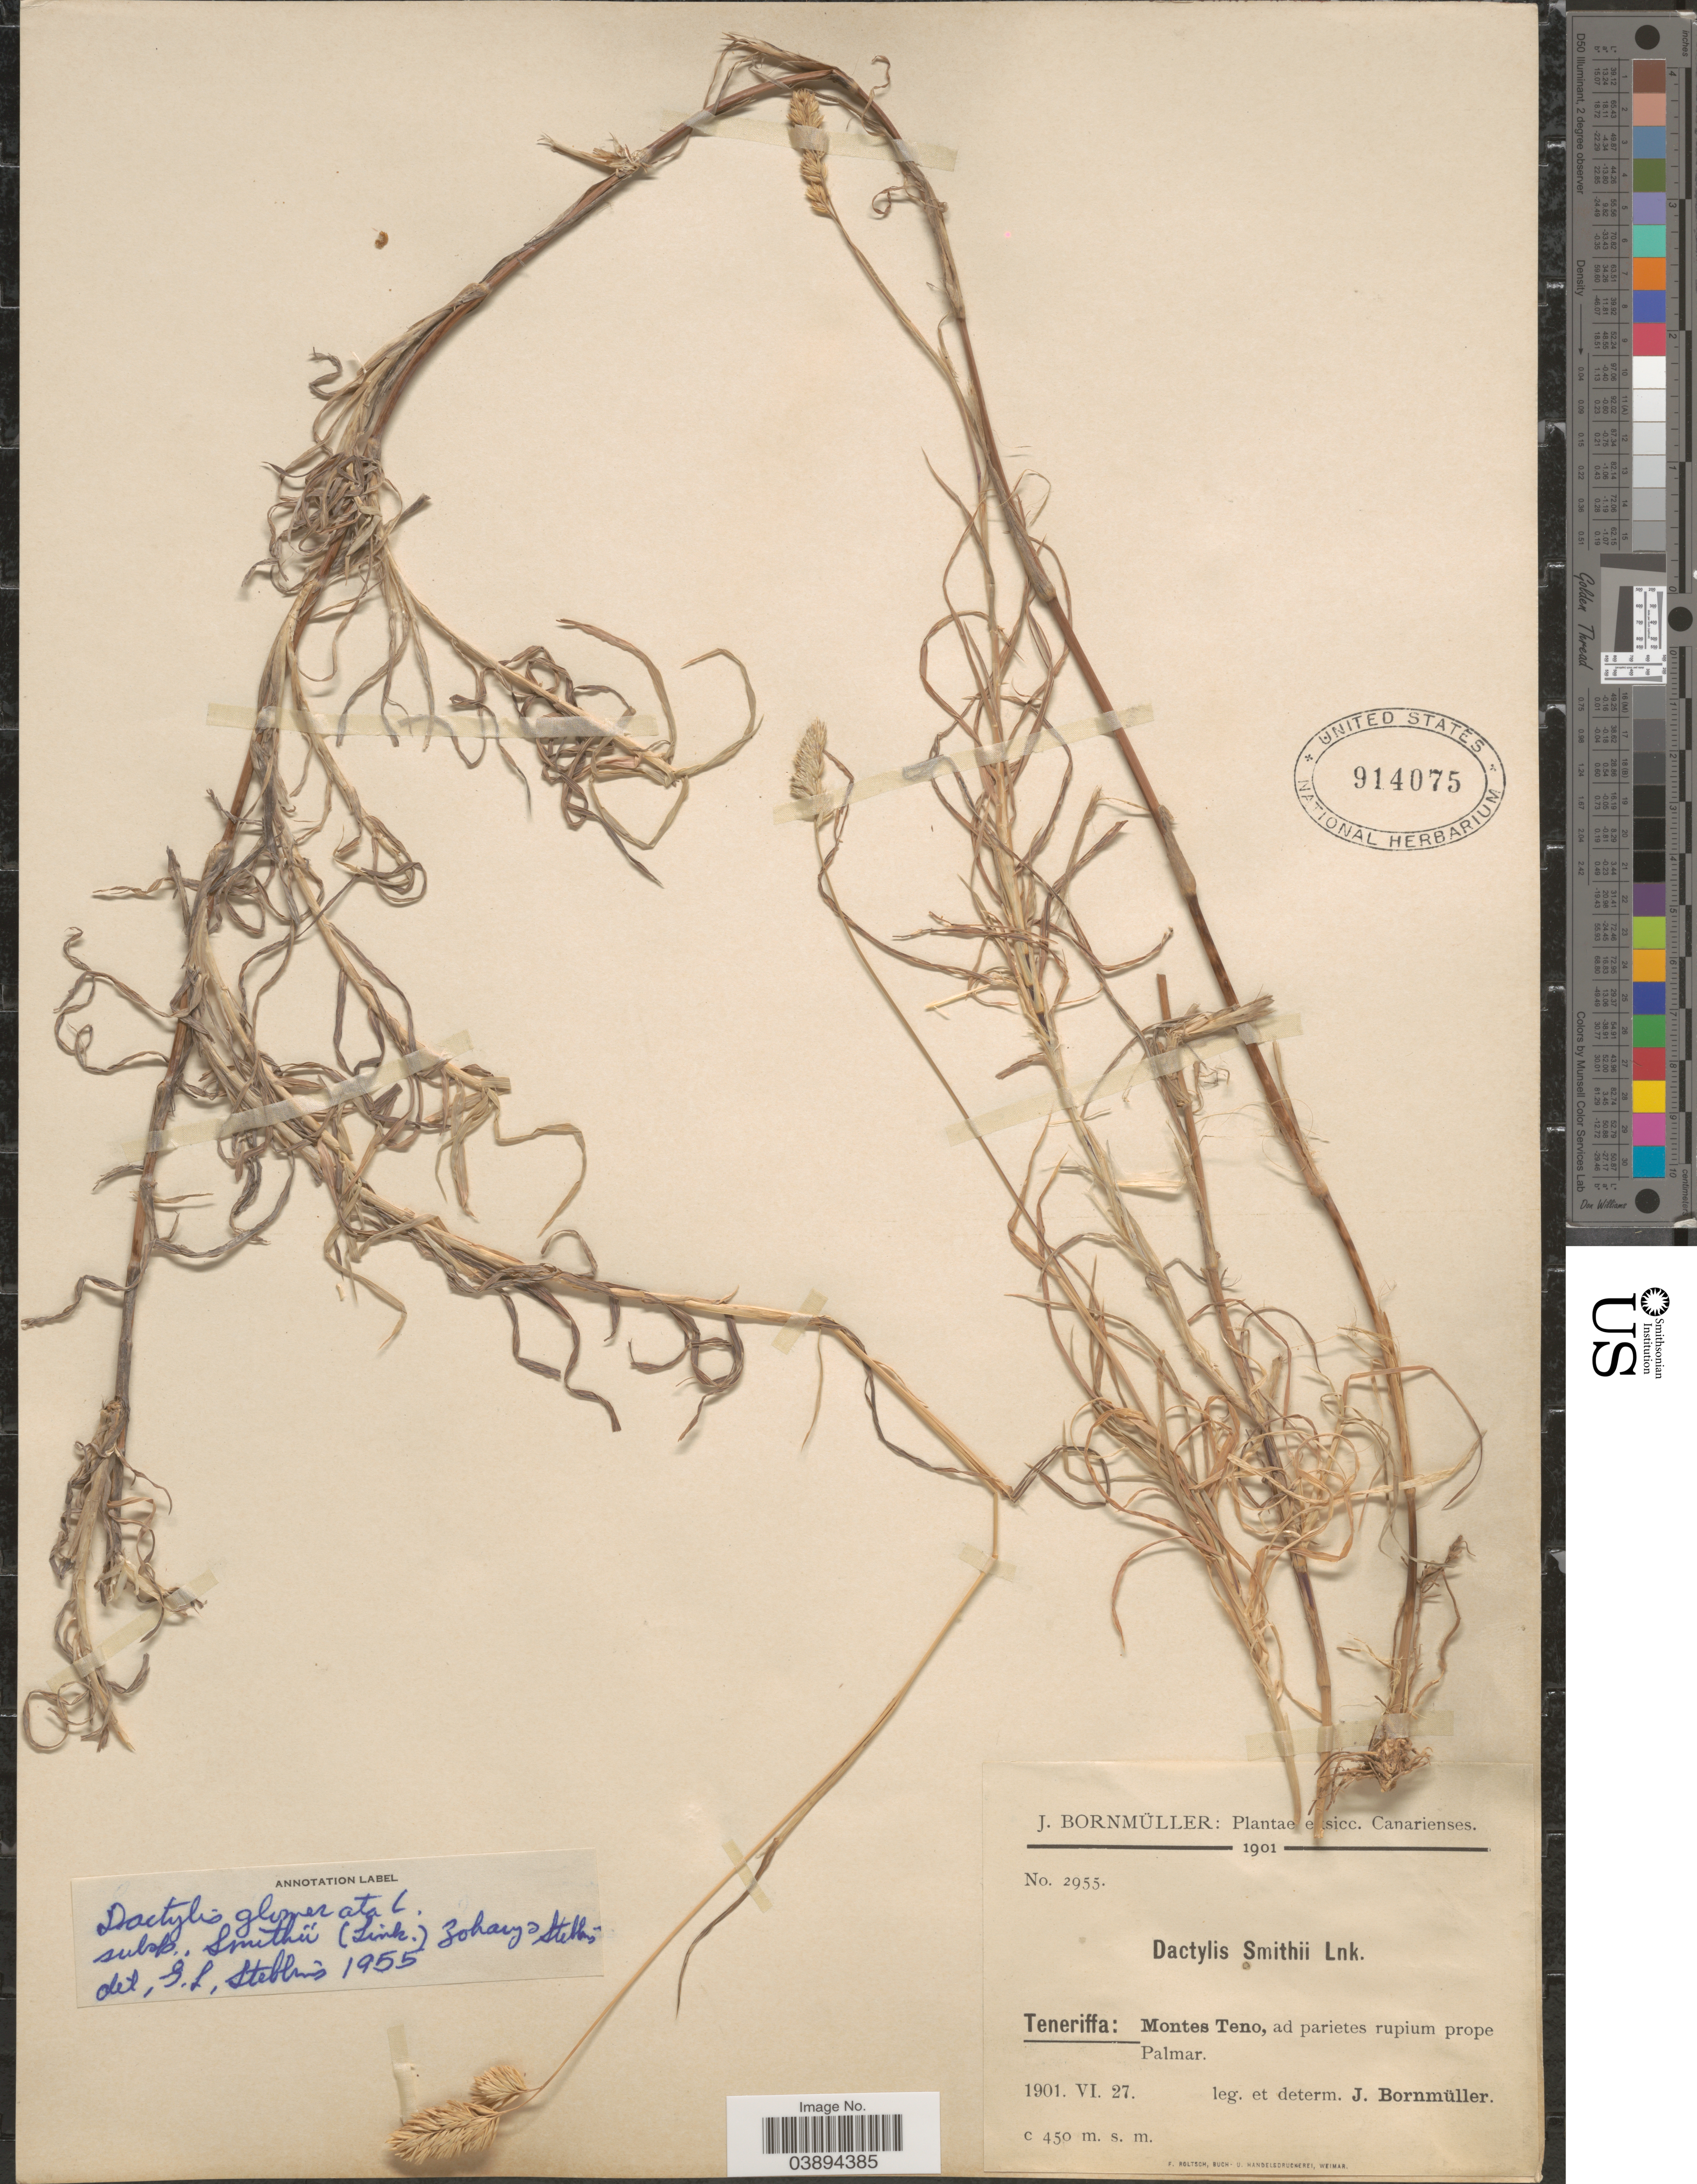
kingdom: Plantae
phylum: Tracheophyta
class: Liliopsida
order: Poales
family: Poaceae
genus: Dactylis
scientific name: Dactylis smithii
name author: Link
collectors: J. Bornmüller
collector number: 2955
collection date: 1901-06-27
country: Spain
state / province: Canarias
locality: Canarienses. Teneriffa: Montes Teno, ad parietes rupium prope Palmar.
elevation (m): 450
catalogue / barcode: US 914075